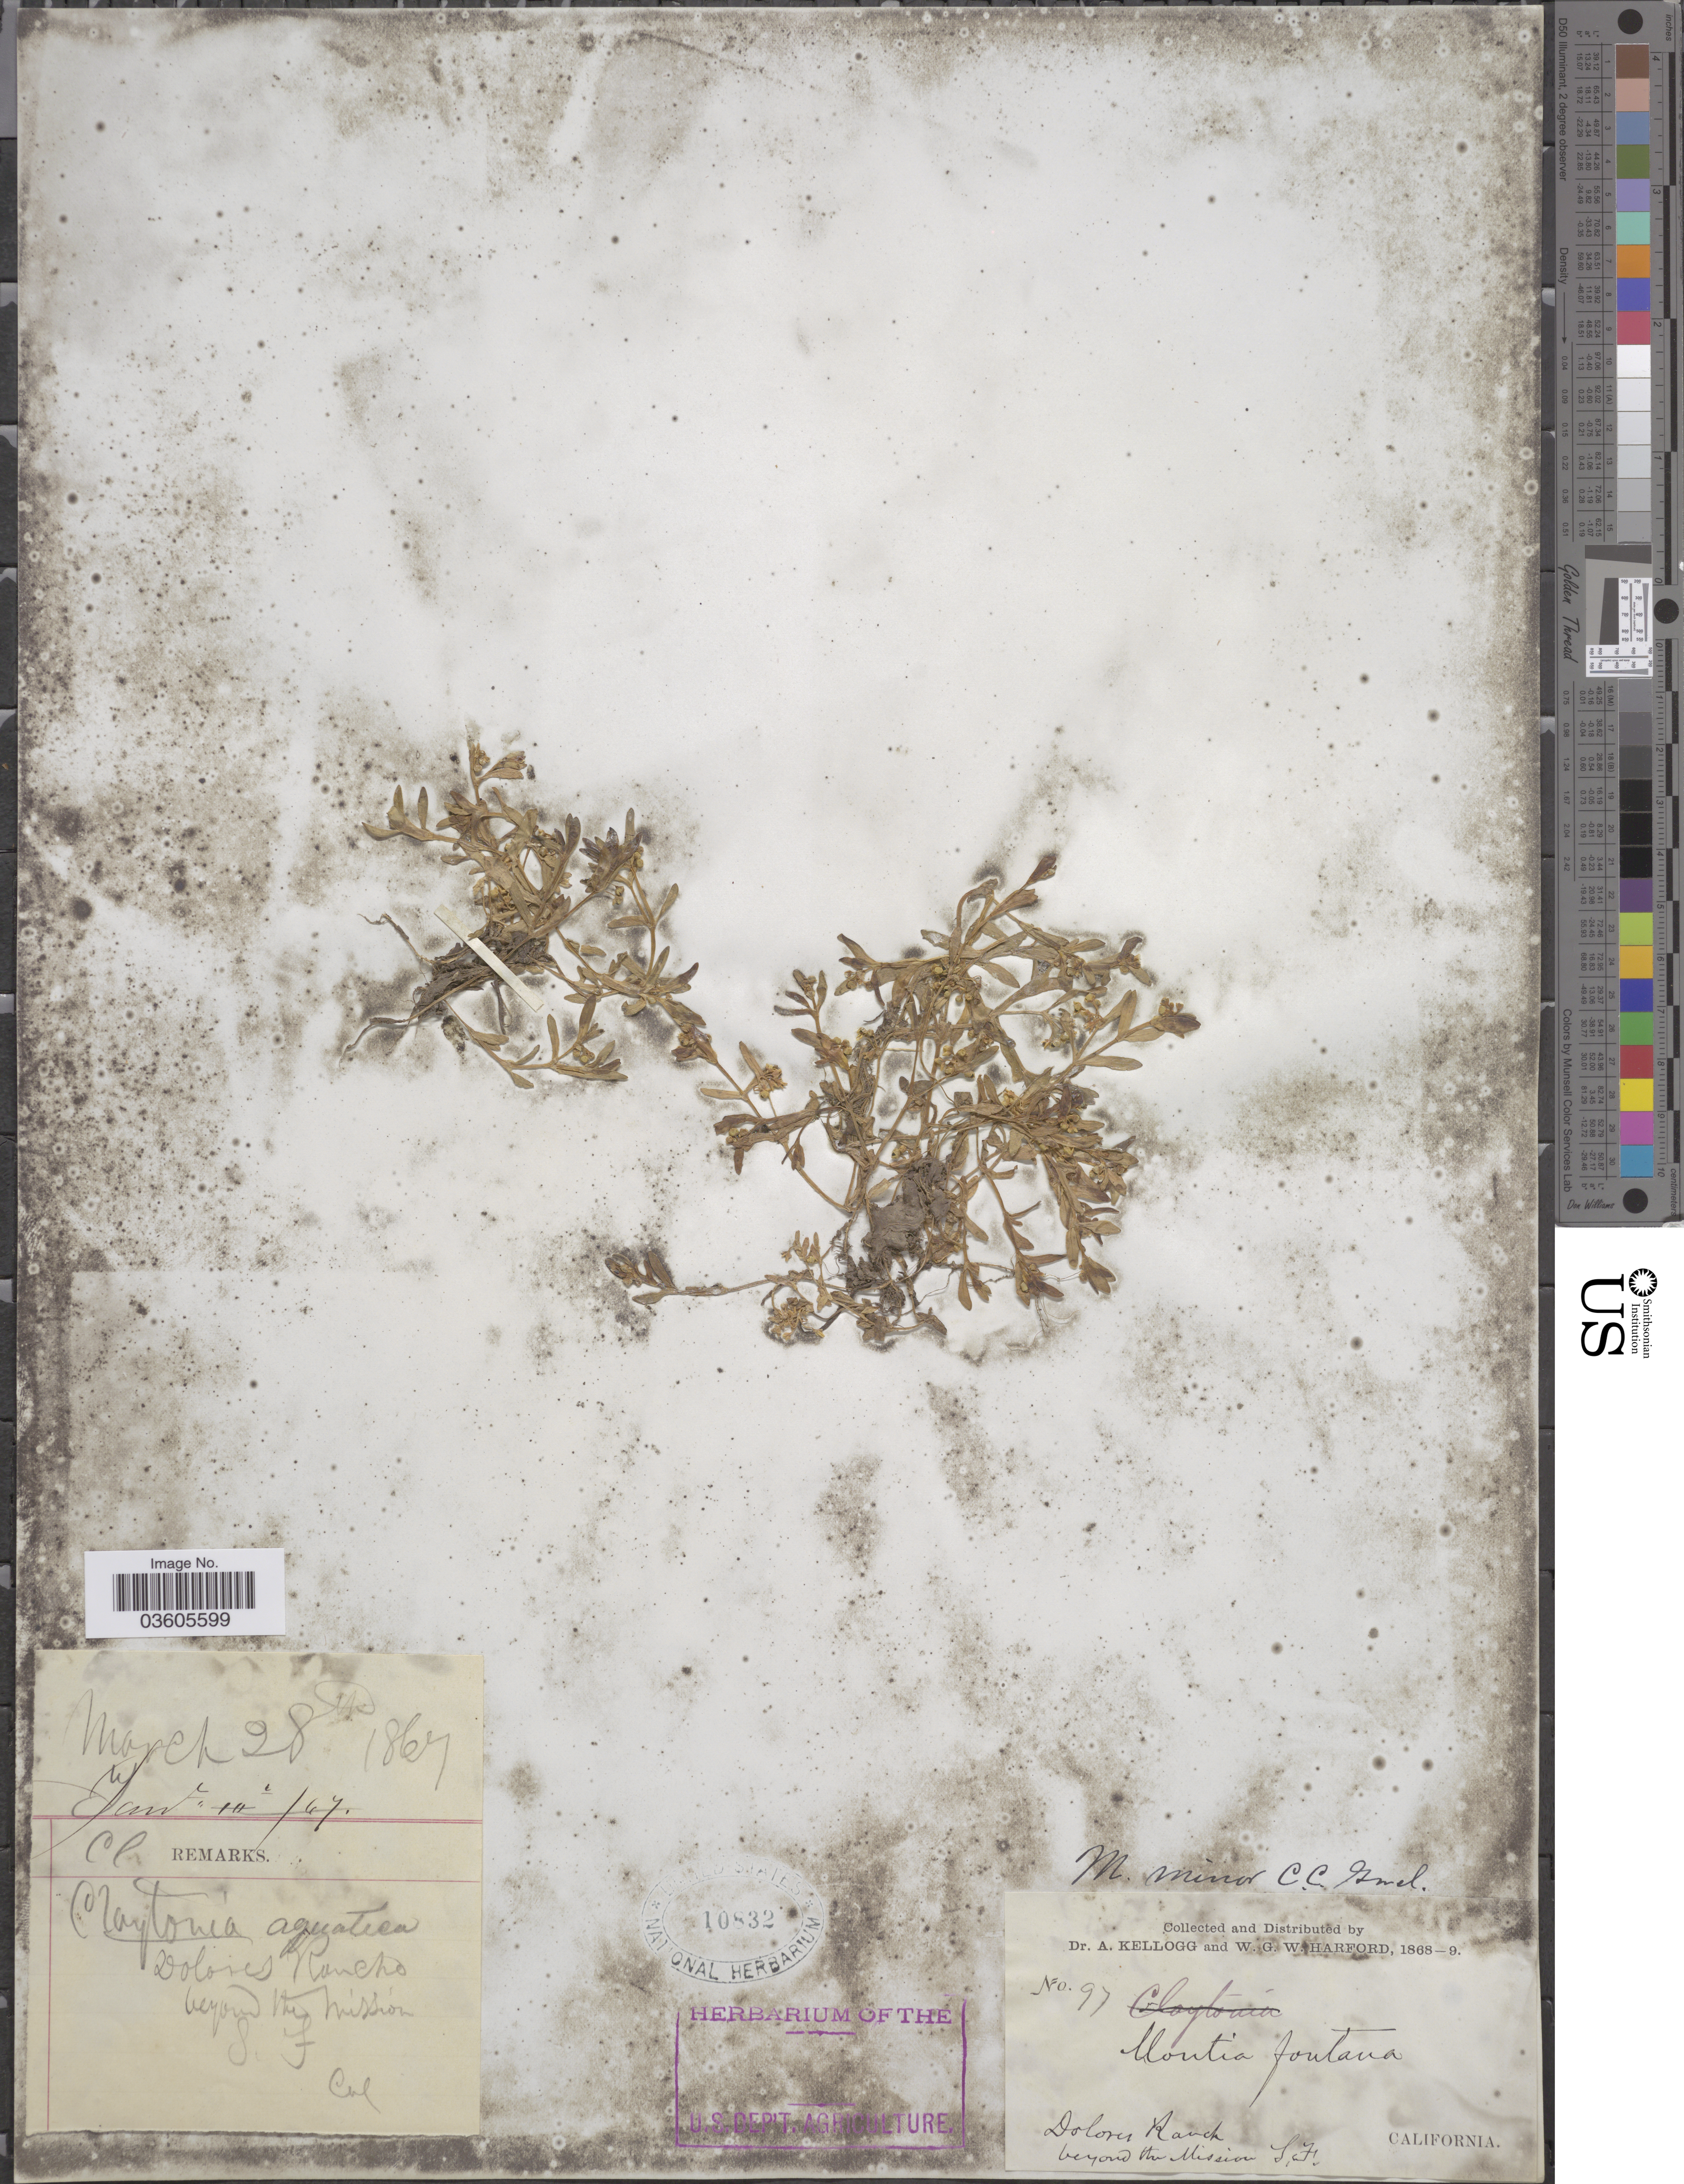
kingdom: Plantae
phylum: Tracheophyta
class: Magnoliopsida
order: Caryophyllales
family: Montiaceae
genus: Montia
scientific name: Montia minor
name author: C.C. Gmel.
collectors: A. Kellogg & W. G. W. Harford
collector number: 97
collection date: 1869-03-28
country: United States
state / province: California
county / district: San Francisco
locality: Dolores Rancho beyond the Mission S. F.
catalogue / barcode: US 10832